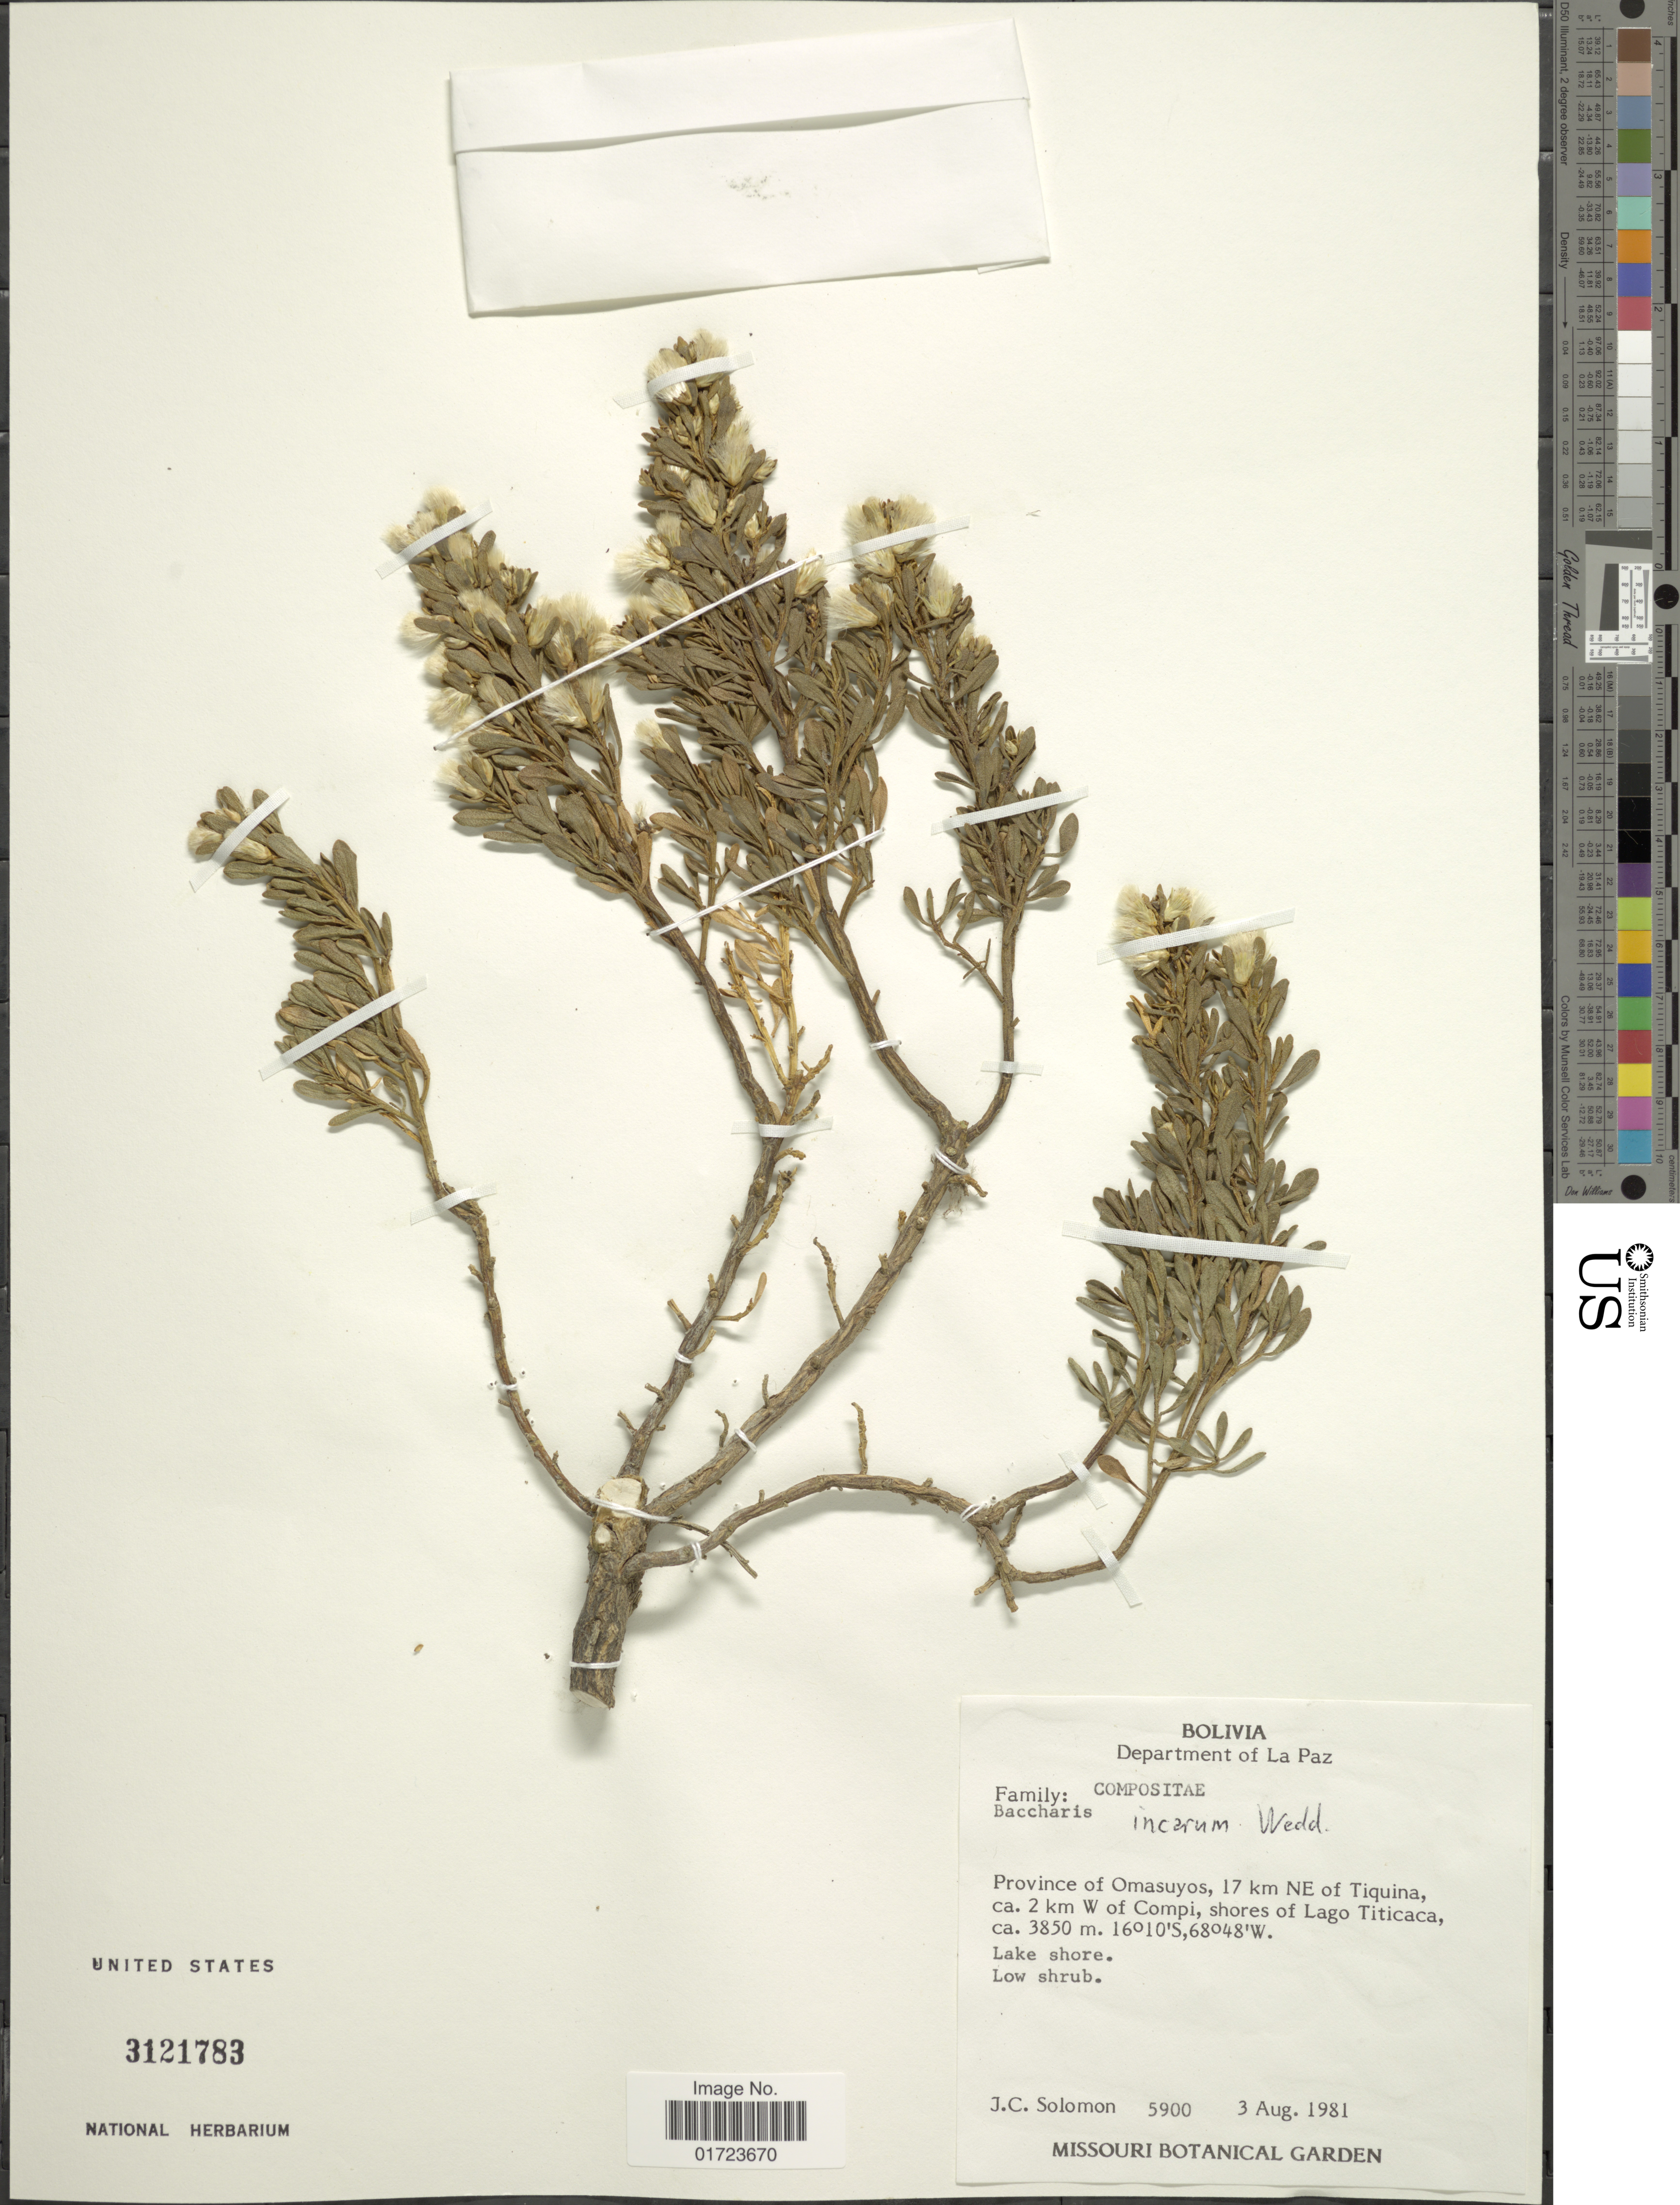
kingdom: Plantae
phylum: Tracheophyta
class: Magnoliopsida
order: Asterales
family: Asteraceae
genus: Baccharis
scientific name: Baccharis tola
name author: Phil.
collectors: J. C. Solomon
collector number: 5900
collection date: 1981-08-03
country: Bolivia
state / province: La Paz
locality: Department of La Paz. Province of Omasuyos, 17 km NE of Tiquina, ca. 2 km W of Compi, shores of Lago Titicaca.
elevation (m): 3850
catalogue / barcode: US 3121783